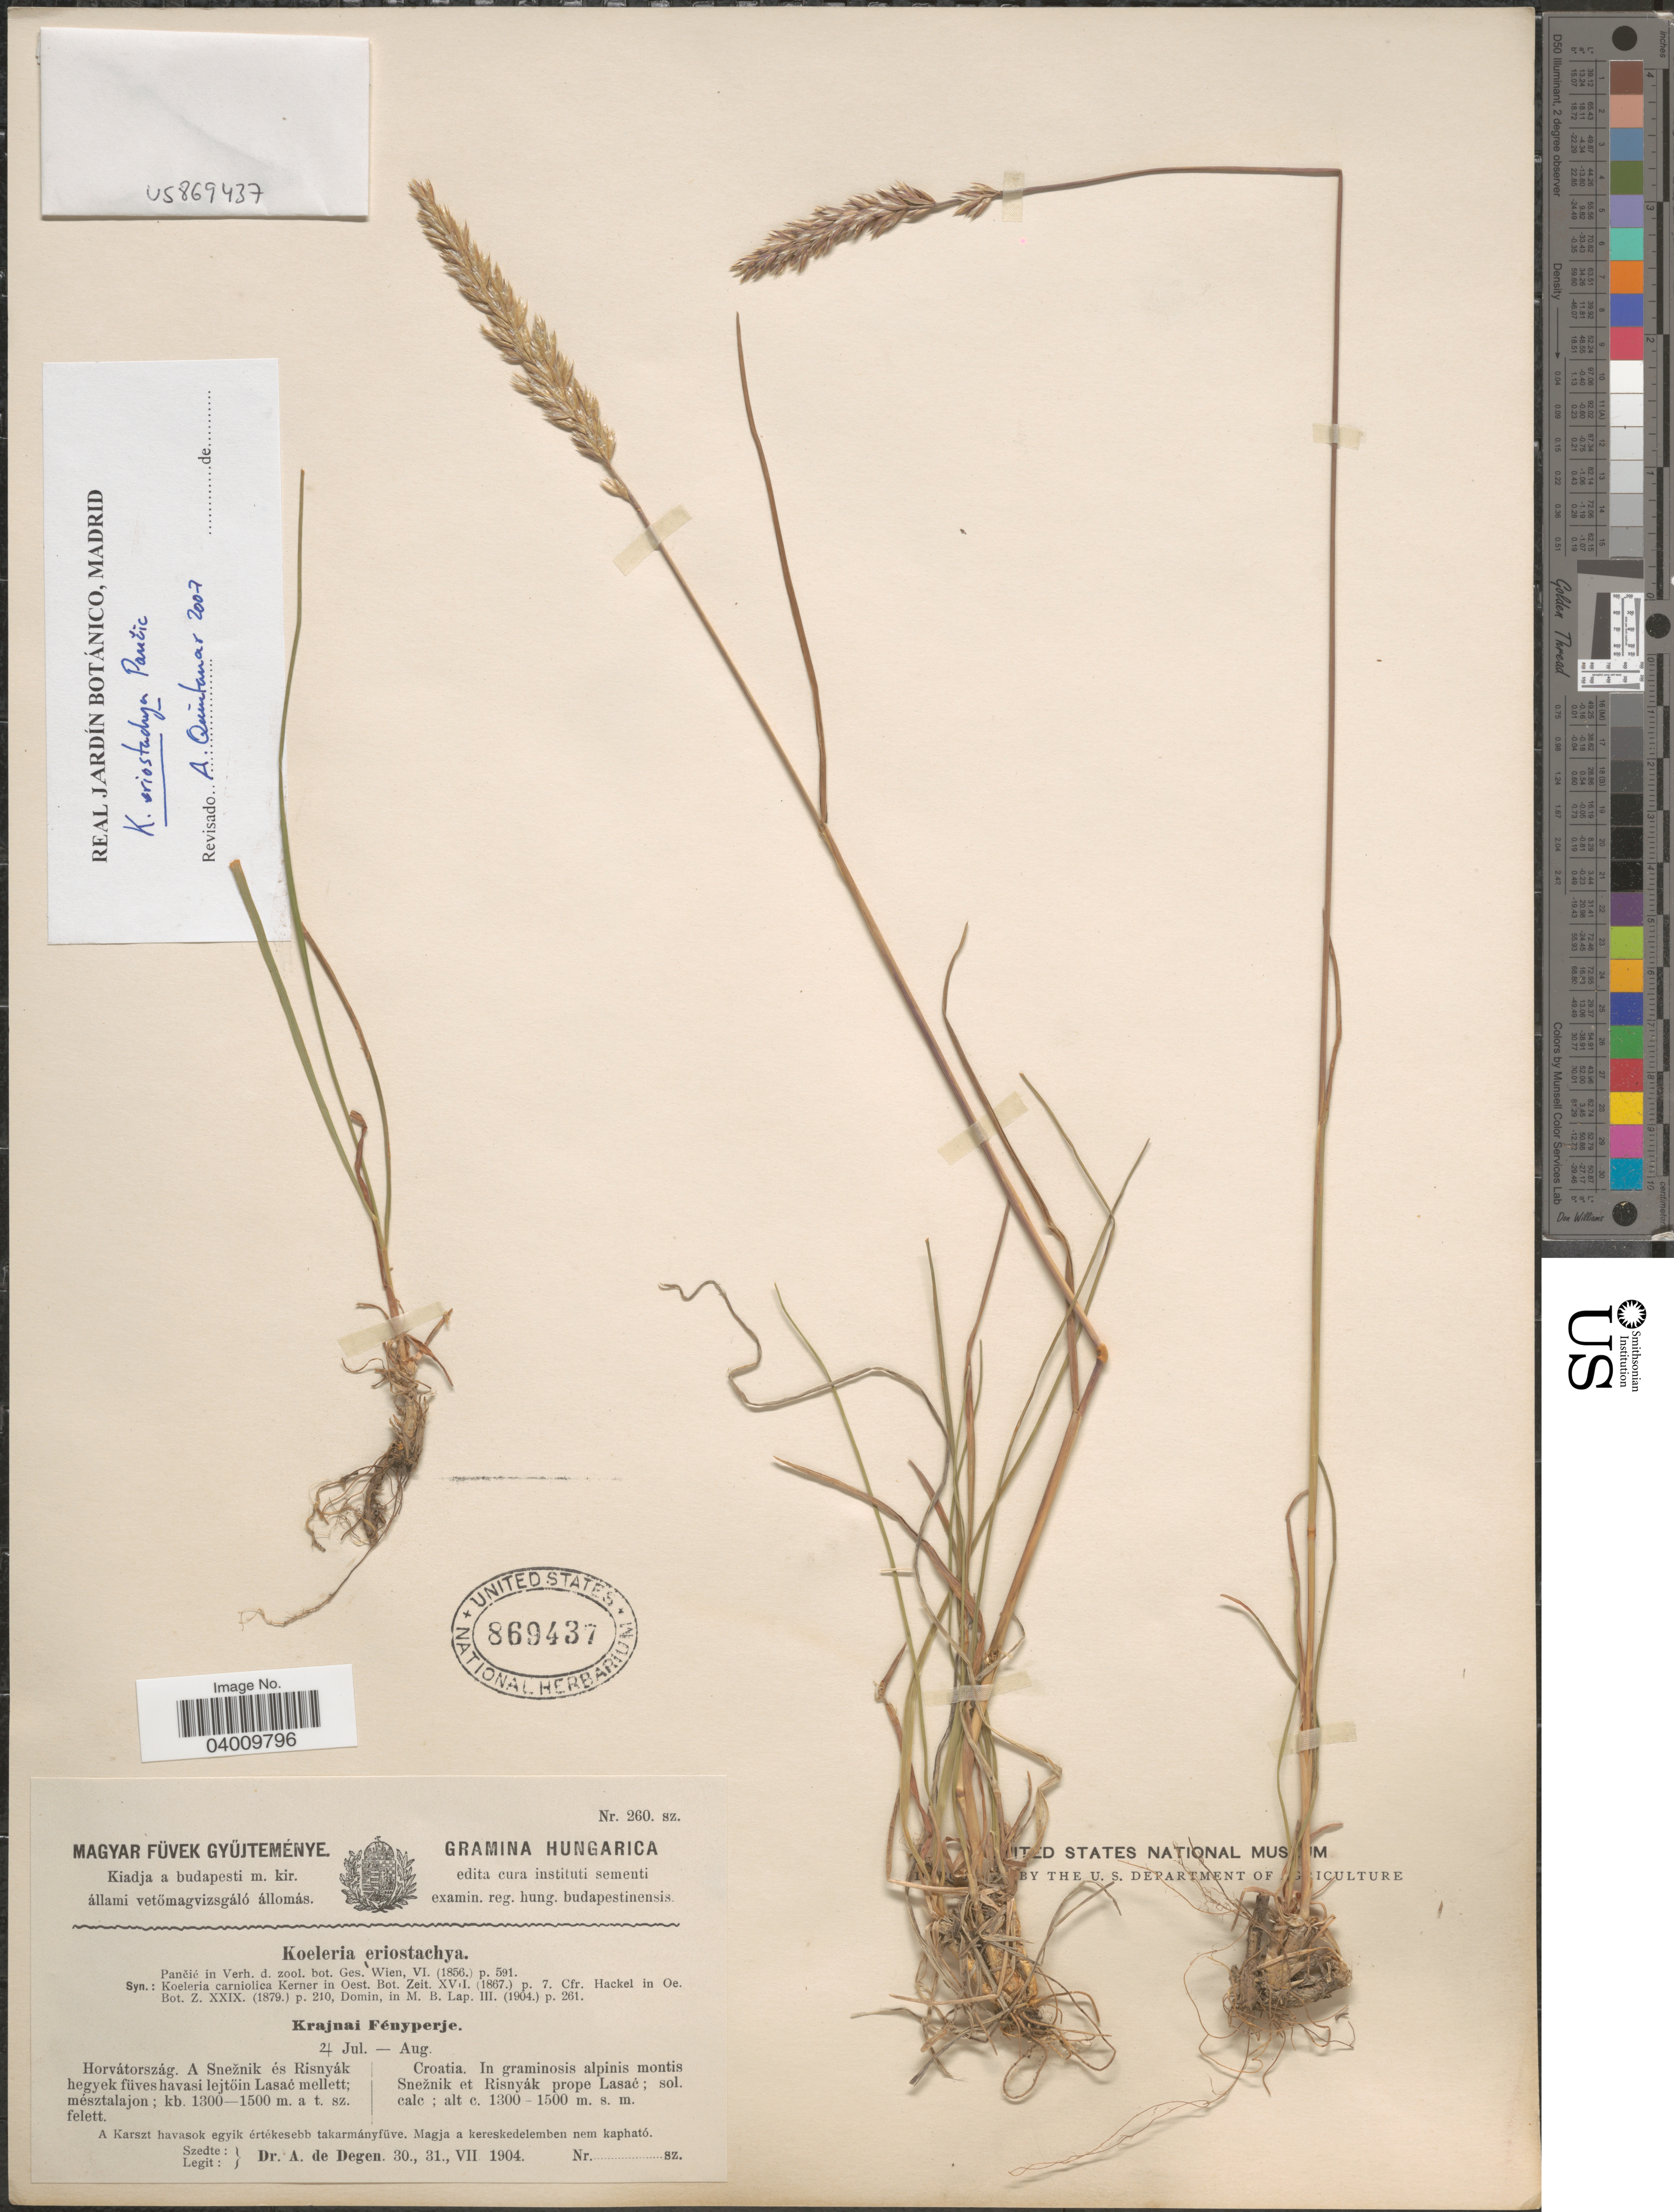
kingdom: Plantae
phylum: Tracheophyta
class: Liliopsida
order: Poales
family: Poaceae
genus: Koeleria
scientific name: Koeleria eriostachya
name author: Pančić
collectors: A. Degen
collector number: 260?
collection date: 1904-07-30/1904-07-31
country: Croatia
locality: In graminosis alpinis montis Snežnik et Risnyák prope Lasać; sol. calc.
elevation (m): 1300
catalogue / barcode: US 869437